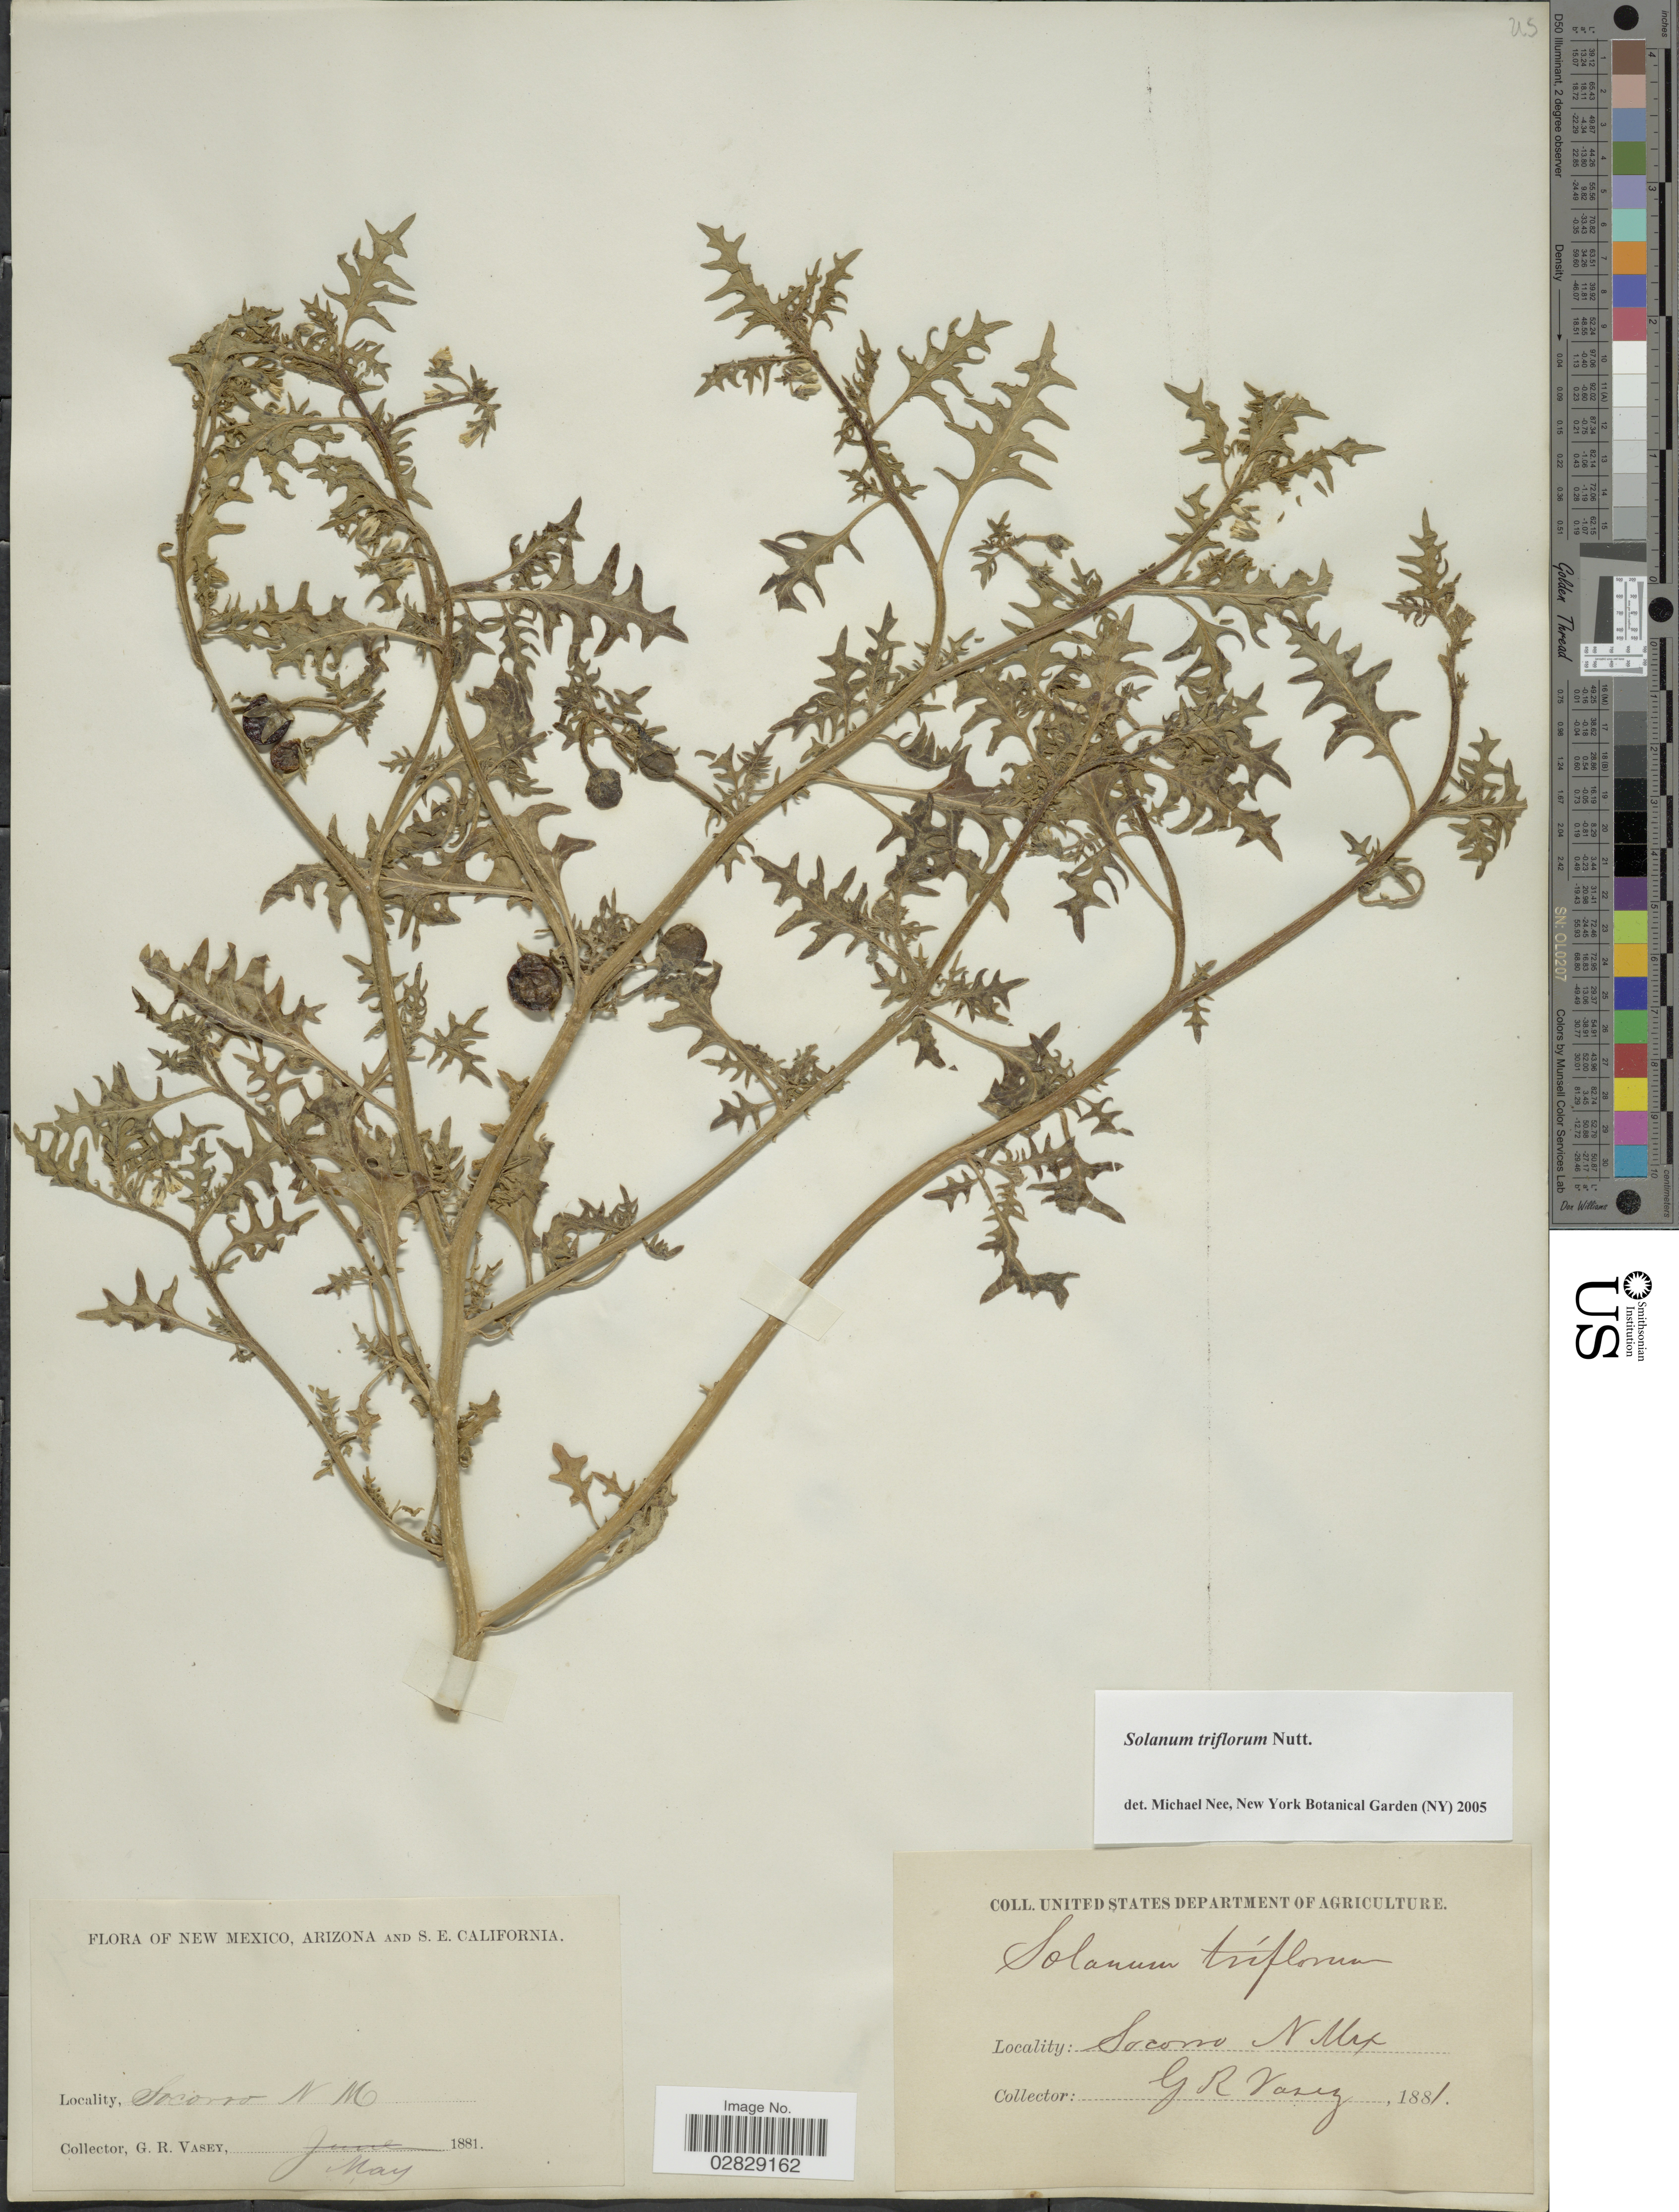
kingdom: Plantae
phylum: Tracheophyta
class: Magnoliopsida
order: Solanales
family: Solanaceae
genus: Solanum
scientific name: Solanum triflorum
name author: Nutt.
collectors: G. R. Vasey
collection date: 1881-05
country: United States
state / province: New Mexico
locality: Socorro.